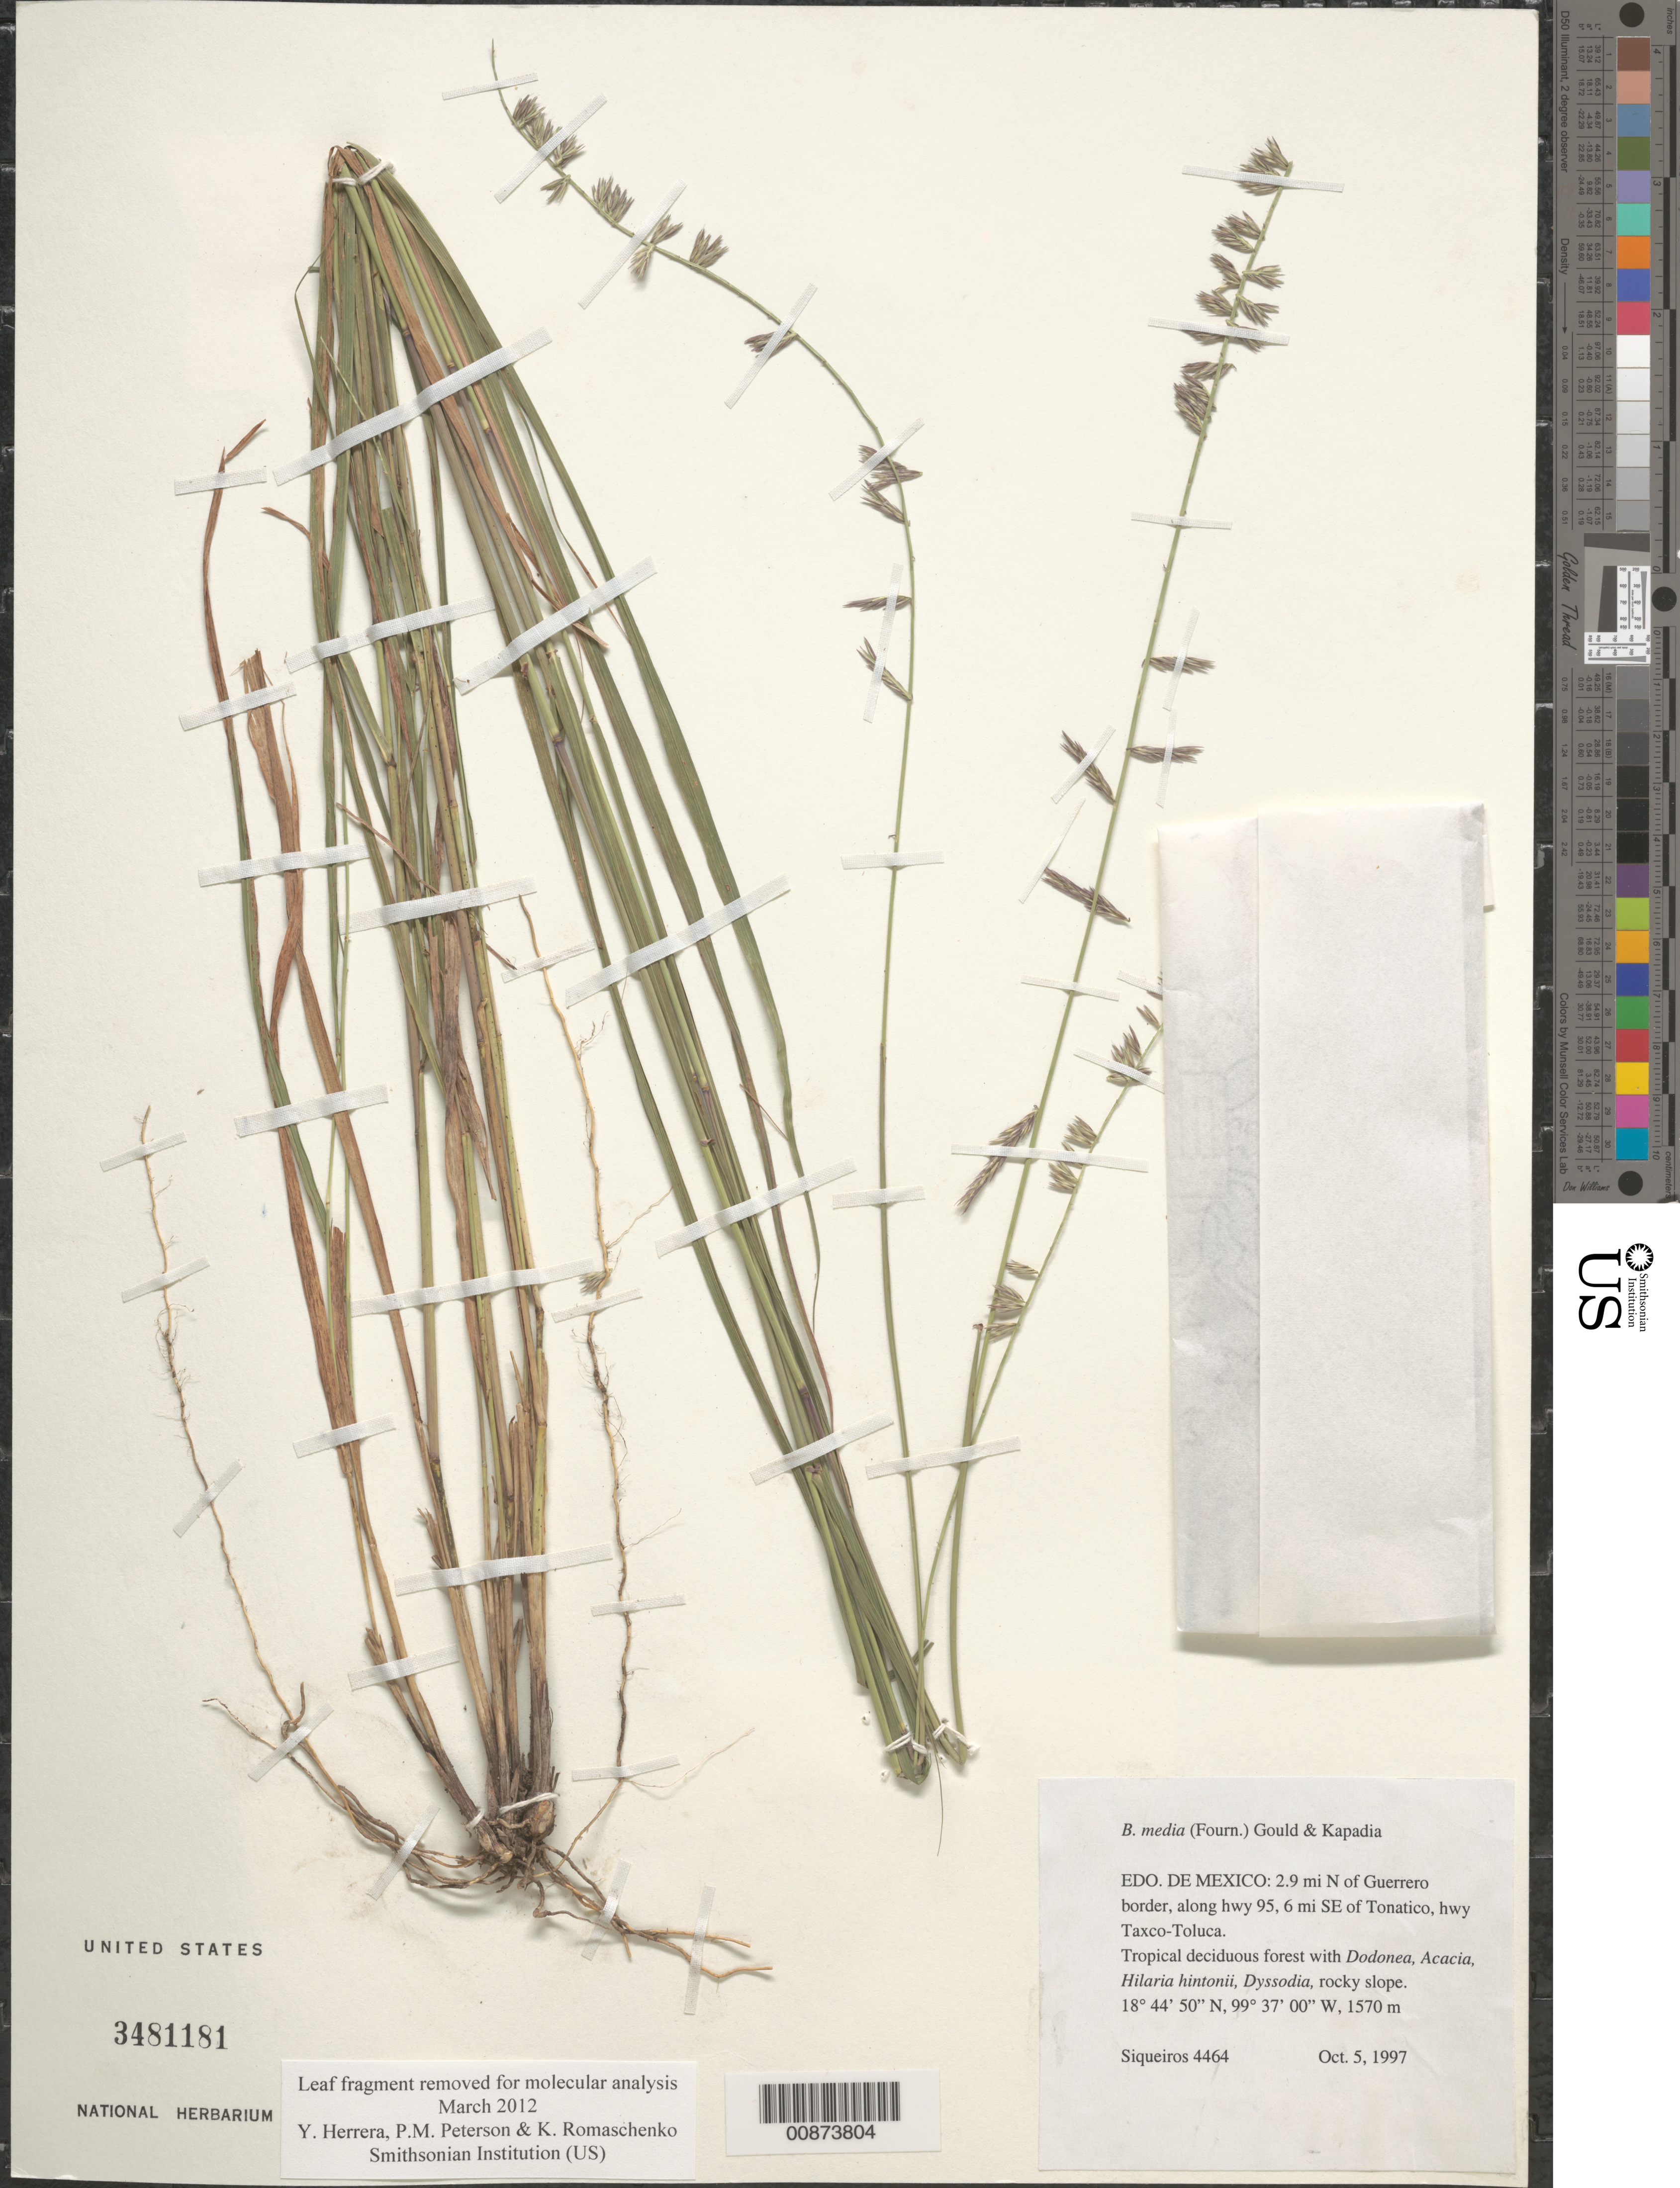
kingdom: Plantae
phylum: Tracheophyta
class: Liliopsida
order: Poales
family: Poaceae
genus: Bouteloua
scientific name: Bouteloua media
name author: (E. Fourn.) Gould & Kapadia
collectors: M. E. Siqueiros Delgado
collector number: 4464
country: Mexico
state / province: México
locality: N of Guerrero, SE of Tonatico, hwy Taxco-Toluca.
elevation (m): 1570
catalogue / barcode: US 3481181